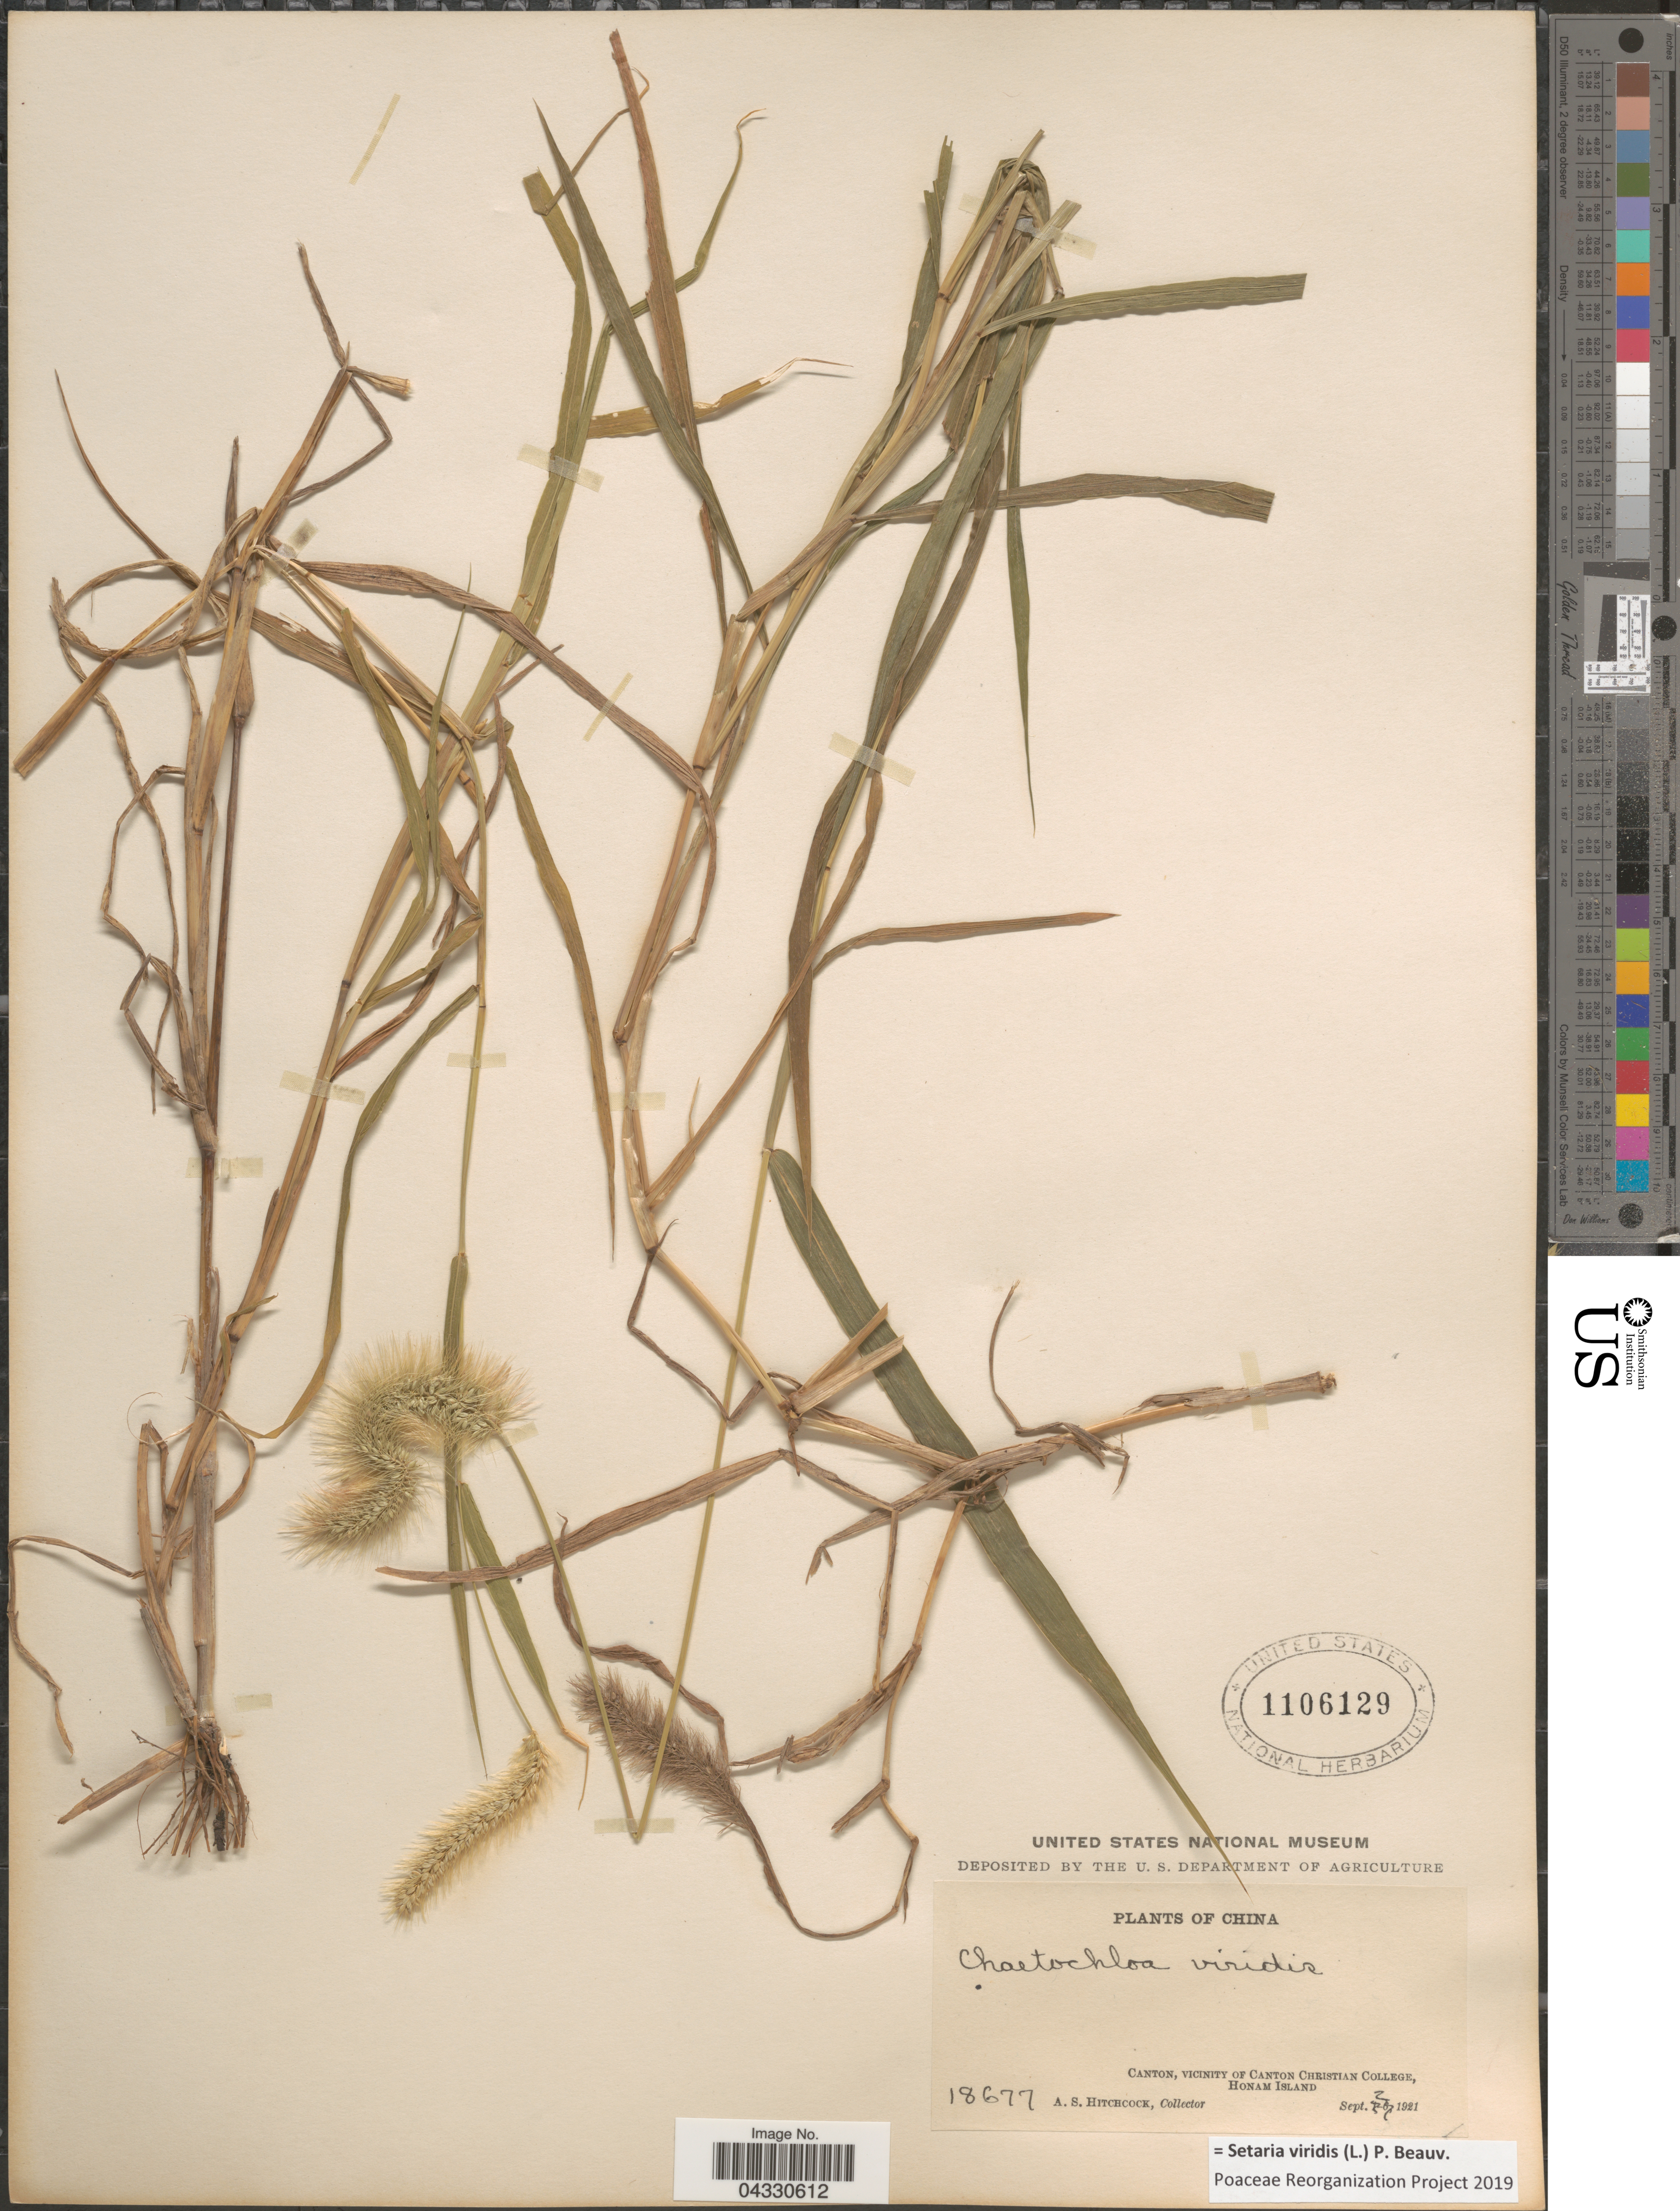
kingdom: Plantae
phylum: Tracheophyta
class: Liliopsida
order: Poales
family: Poaceae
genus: Setaria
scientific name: Setaria viridis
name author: (L.) P. Beauv.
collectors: A. S. Hitchcock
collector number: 18677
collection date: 1921-09-02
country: China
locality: Canton, Vicinity of Canton Christian College, Honam Island.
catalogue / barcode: US 1106129